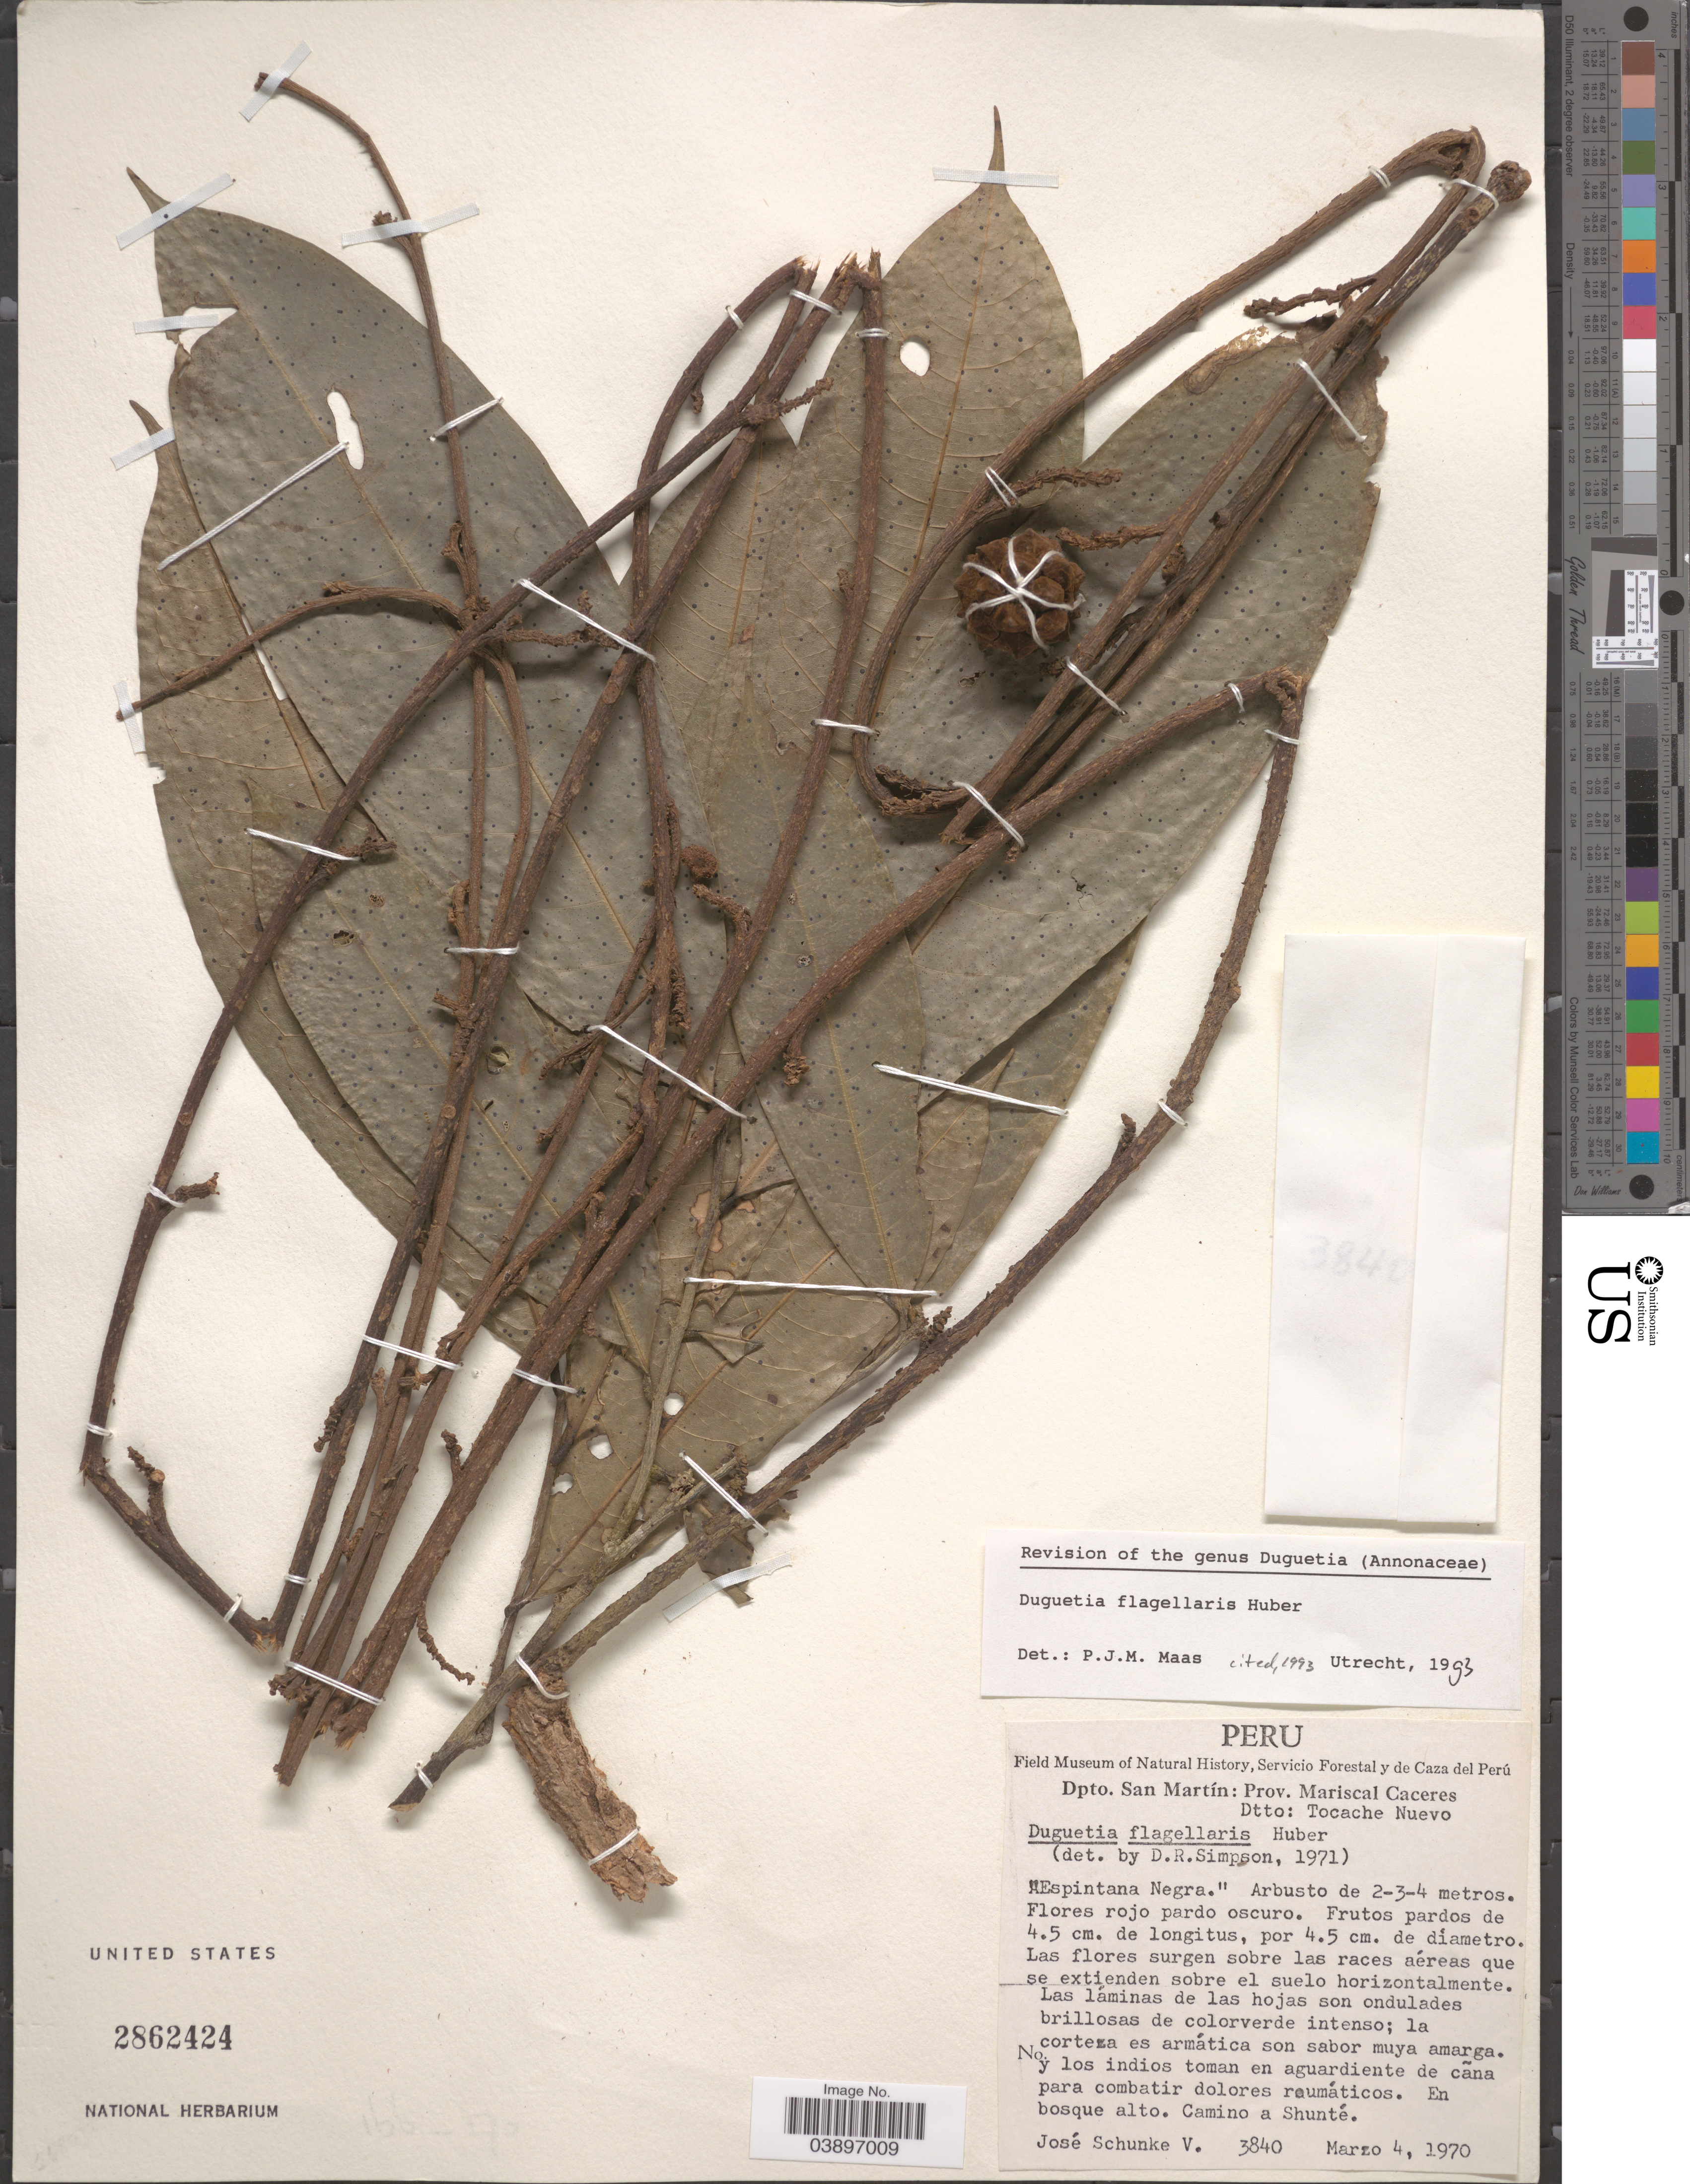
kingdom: Plantae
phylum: Tracheophyta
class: Magnoliopsida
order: Magnoliales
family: Annonaceae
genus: Duguetia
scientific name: Duguetia flagellaris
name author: Huber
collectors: J. Schunke Vigo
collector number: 3840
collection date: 1970-03-04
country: Peru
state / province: San Martín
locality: Dpto. San Martín: Prov. Mariscal Caceres. Dtto: Tocache Nuevo. "Espintana Negra." Camino a Shunté.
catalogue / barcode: US 2862424